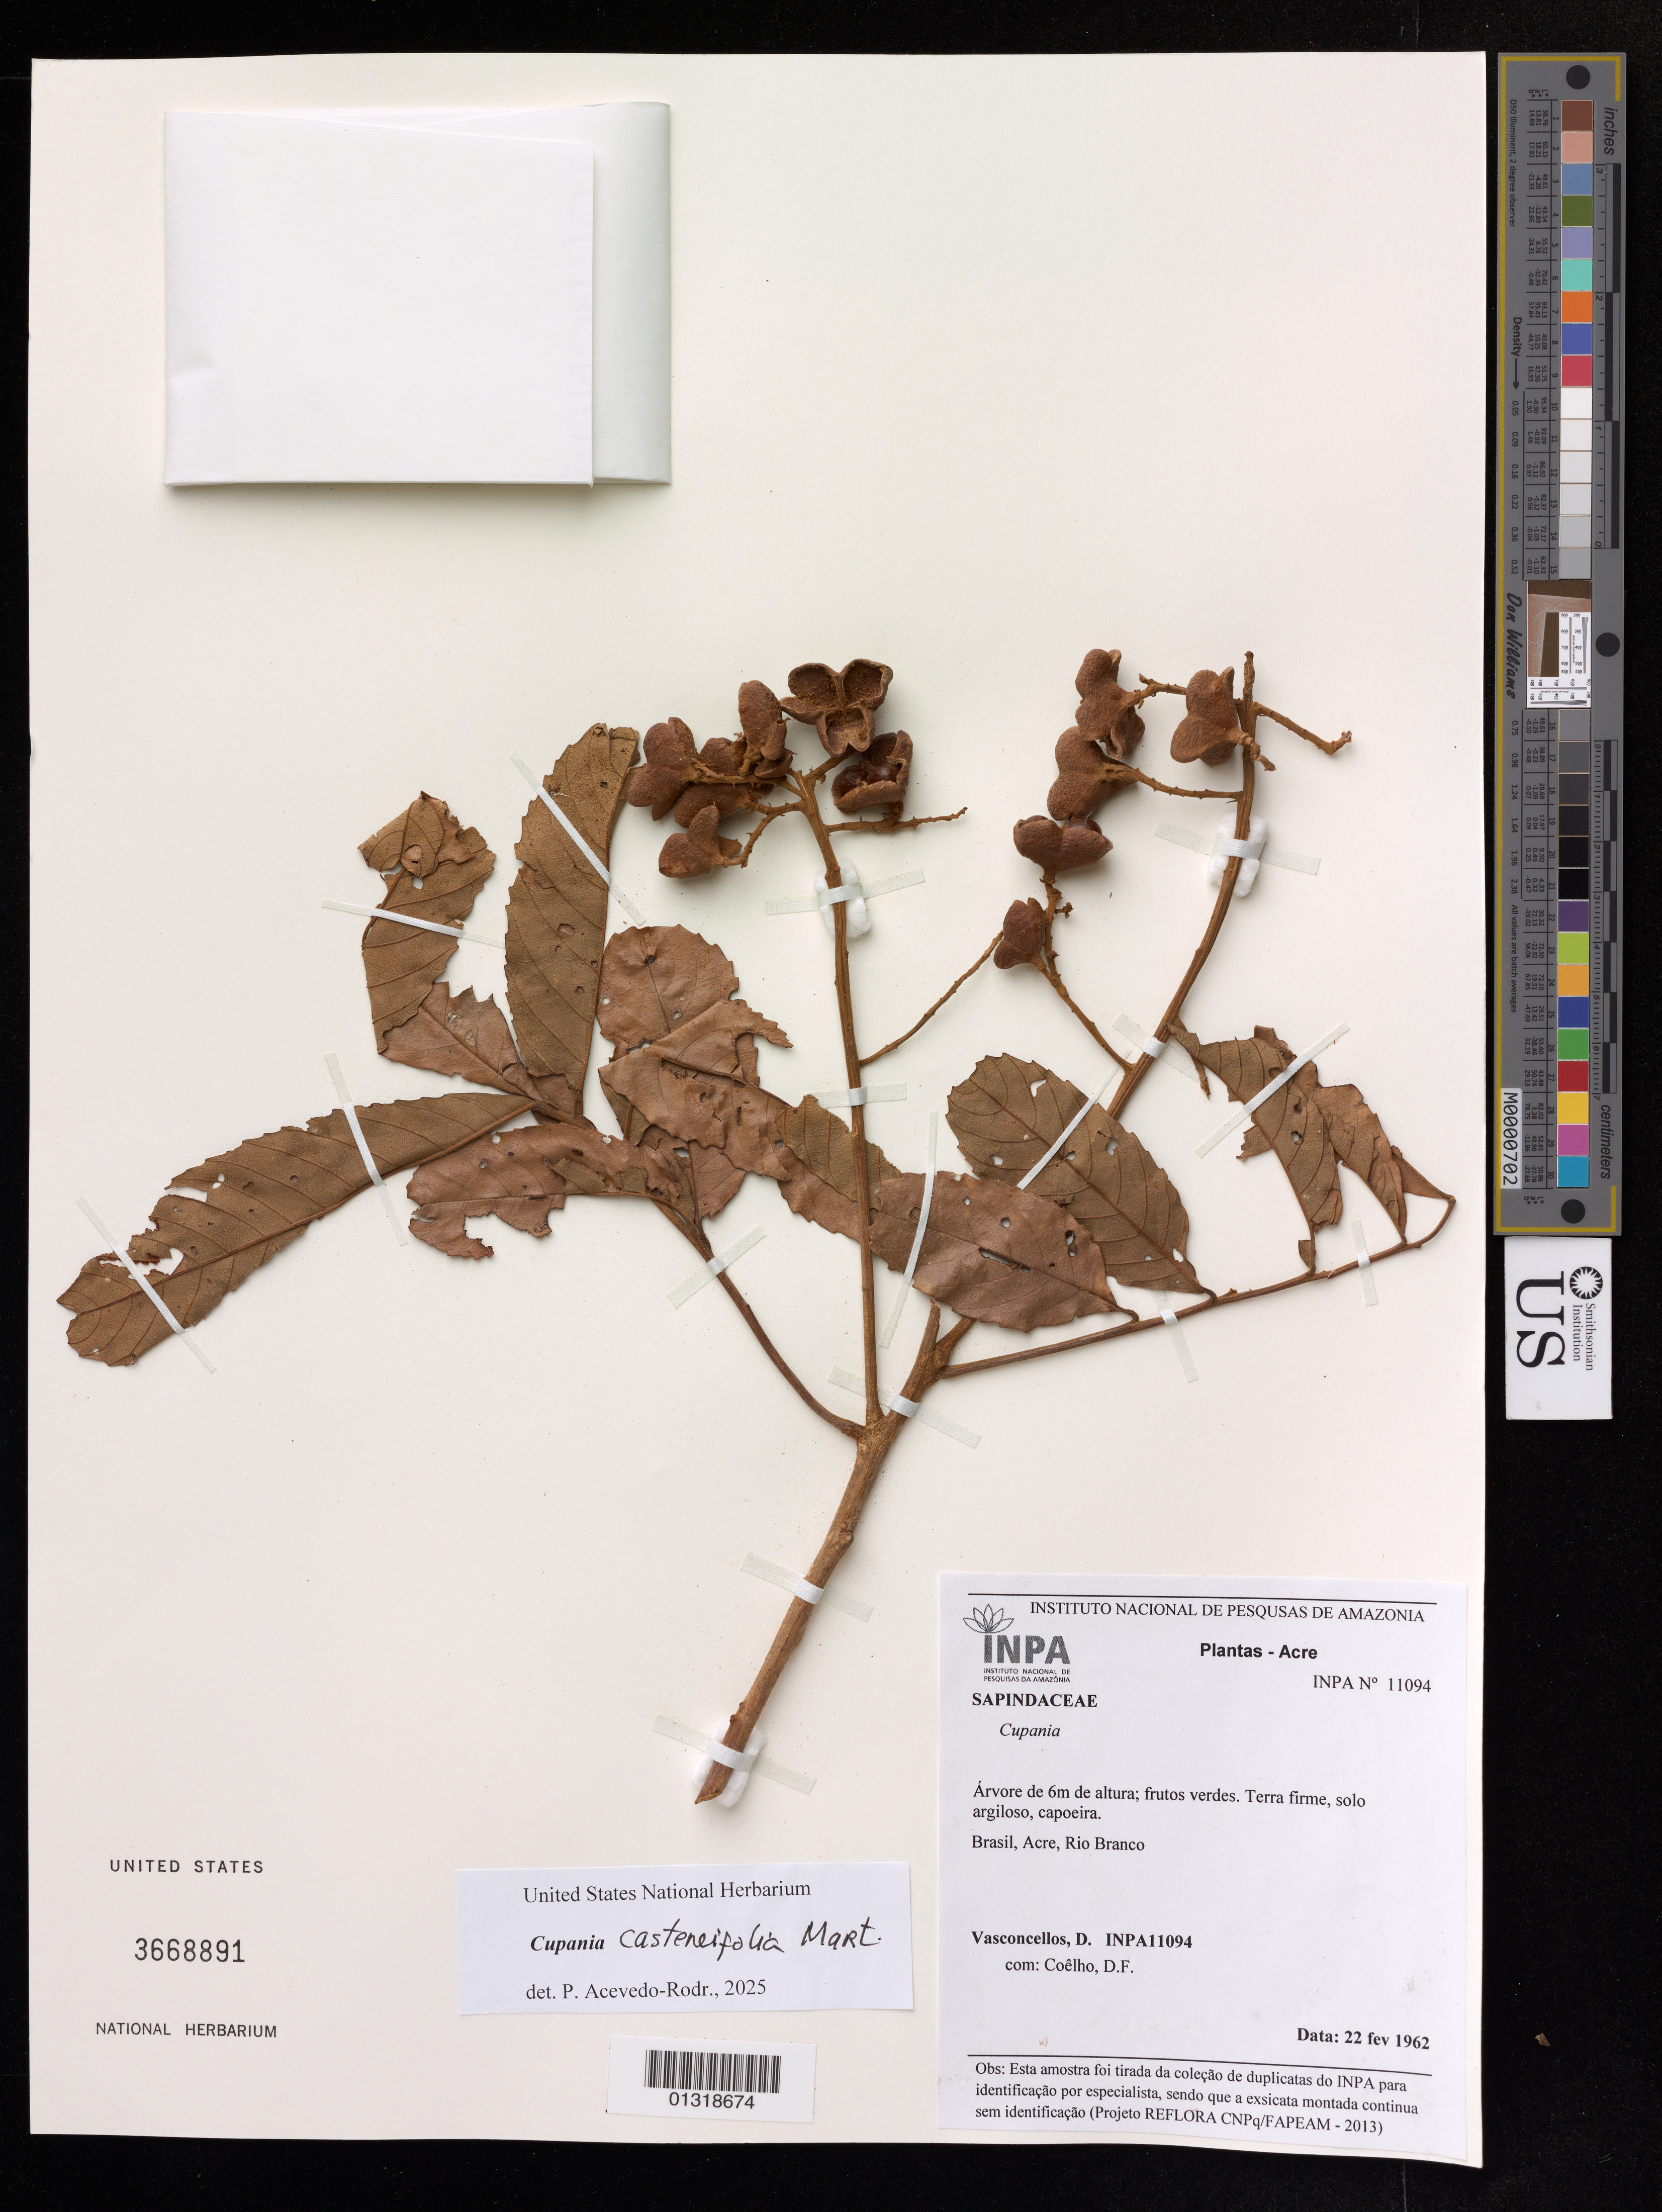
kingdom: Plantae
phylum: Tracheophyta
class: Magnoliopsida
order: Sapindales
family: Sapindaceae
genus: Cupania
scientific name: Cupania castaneifolia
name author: Mart.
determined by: Acevedo-Rodriguez, P., (US), Smithsonian Institution - National Museum of Natural History (UNITED STATES)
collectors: D. Vasconcellos & D. F. Coêlho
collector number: INPA 11094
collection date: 1962-02-22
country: Brazil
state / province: Acre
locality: Rio Branco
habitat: Terra firme, solo argiloso, capoeira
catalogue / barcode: US 3668891